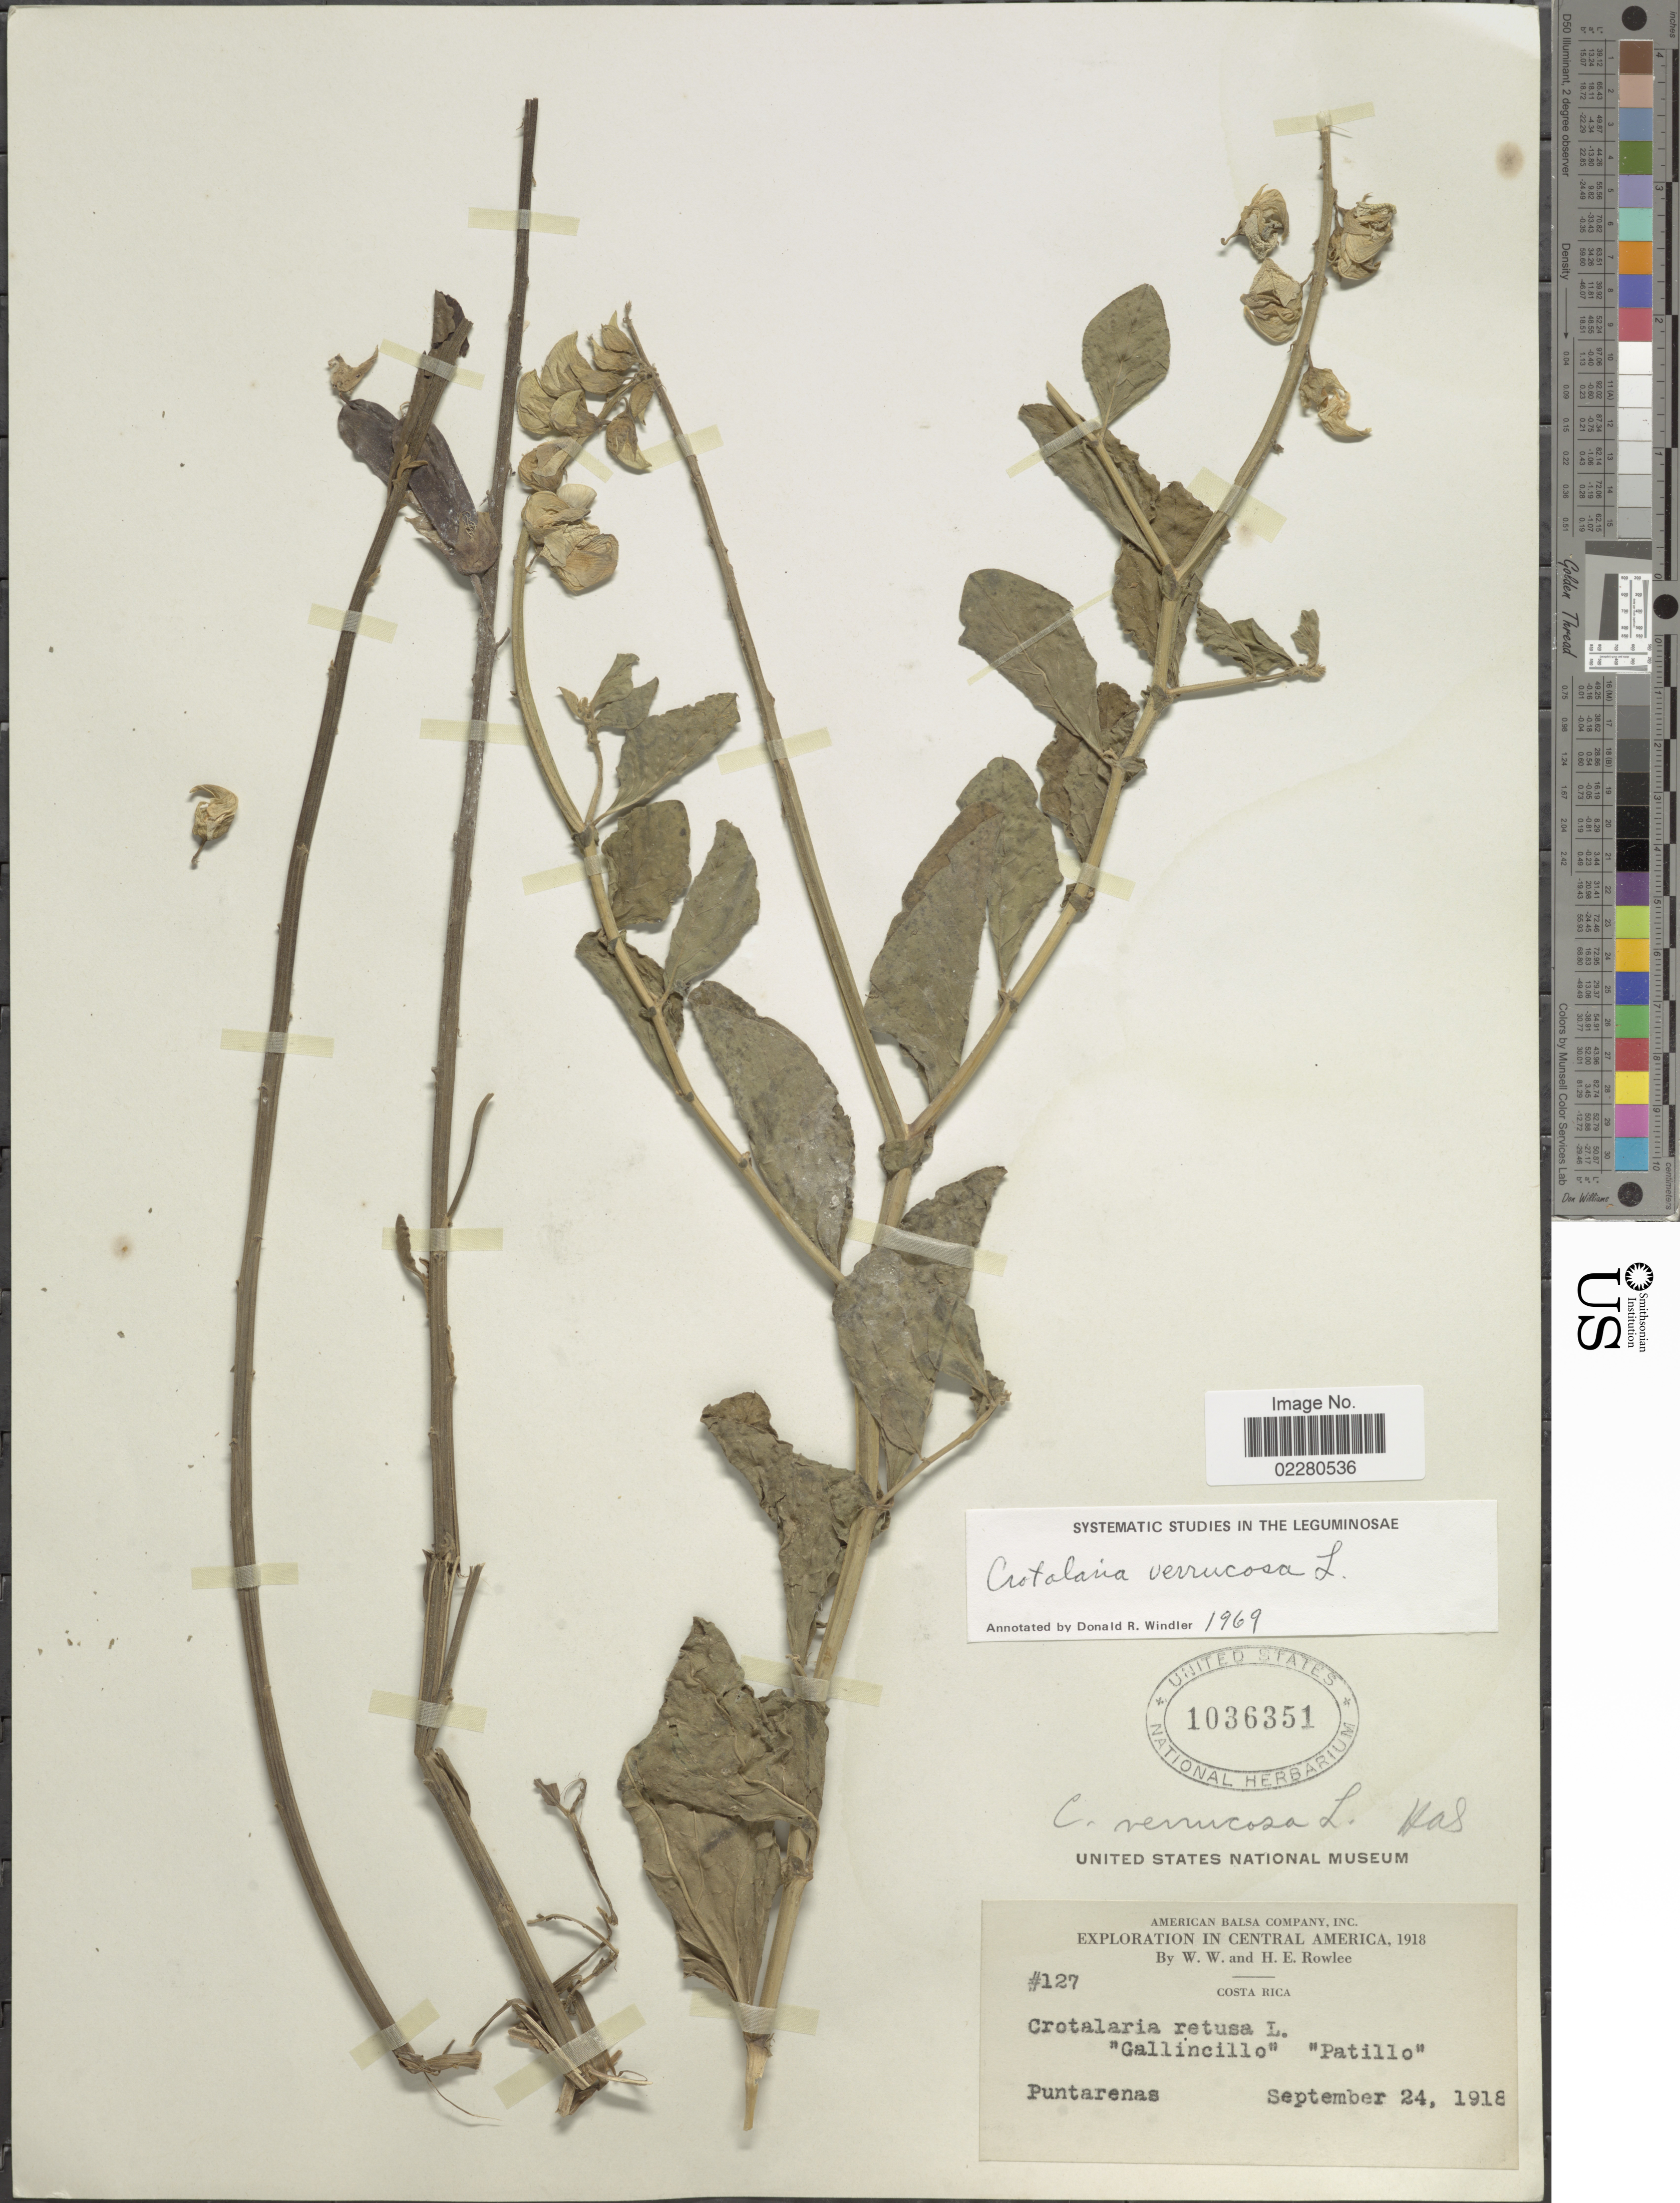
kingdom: Plantae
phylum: Tracheophyta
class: Magnoliopsida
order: Fabales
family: Fabaceae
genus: Crotalaria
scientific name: Crotalaria verrucosa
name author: L.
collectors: W. W. Rowlee & H. E. Rowlee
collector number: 127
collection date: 1918-09-24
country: Costa Rica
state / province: Puntarenas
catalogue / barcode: US 1036351